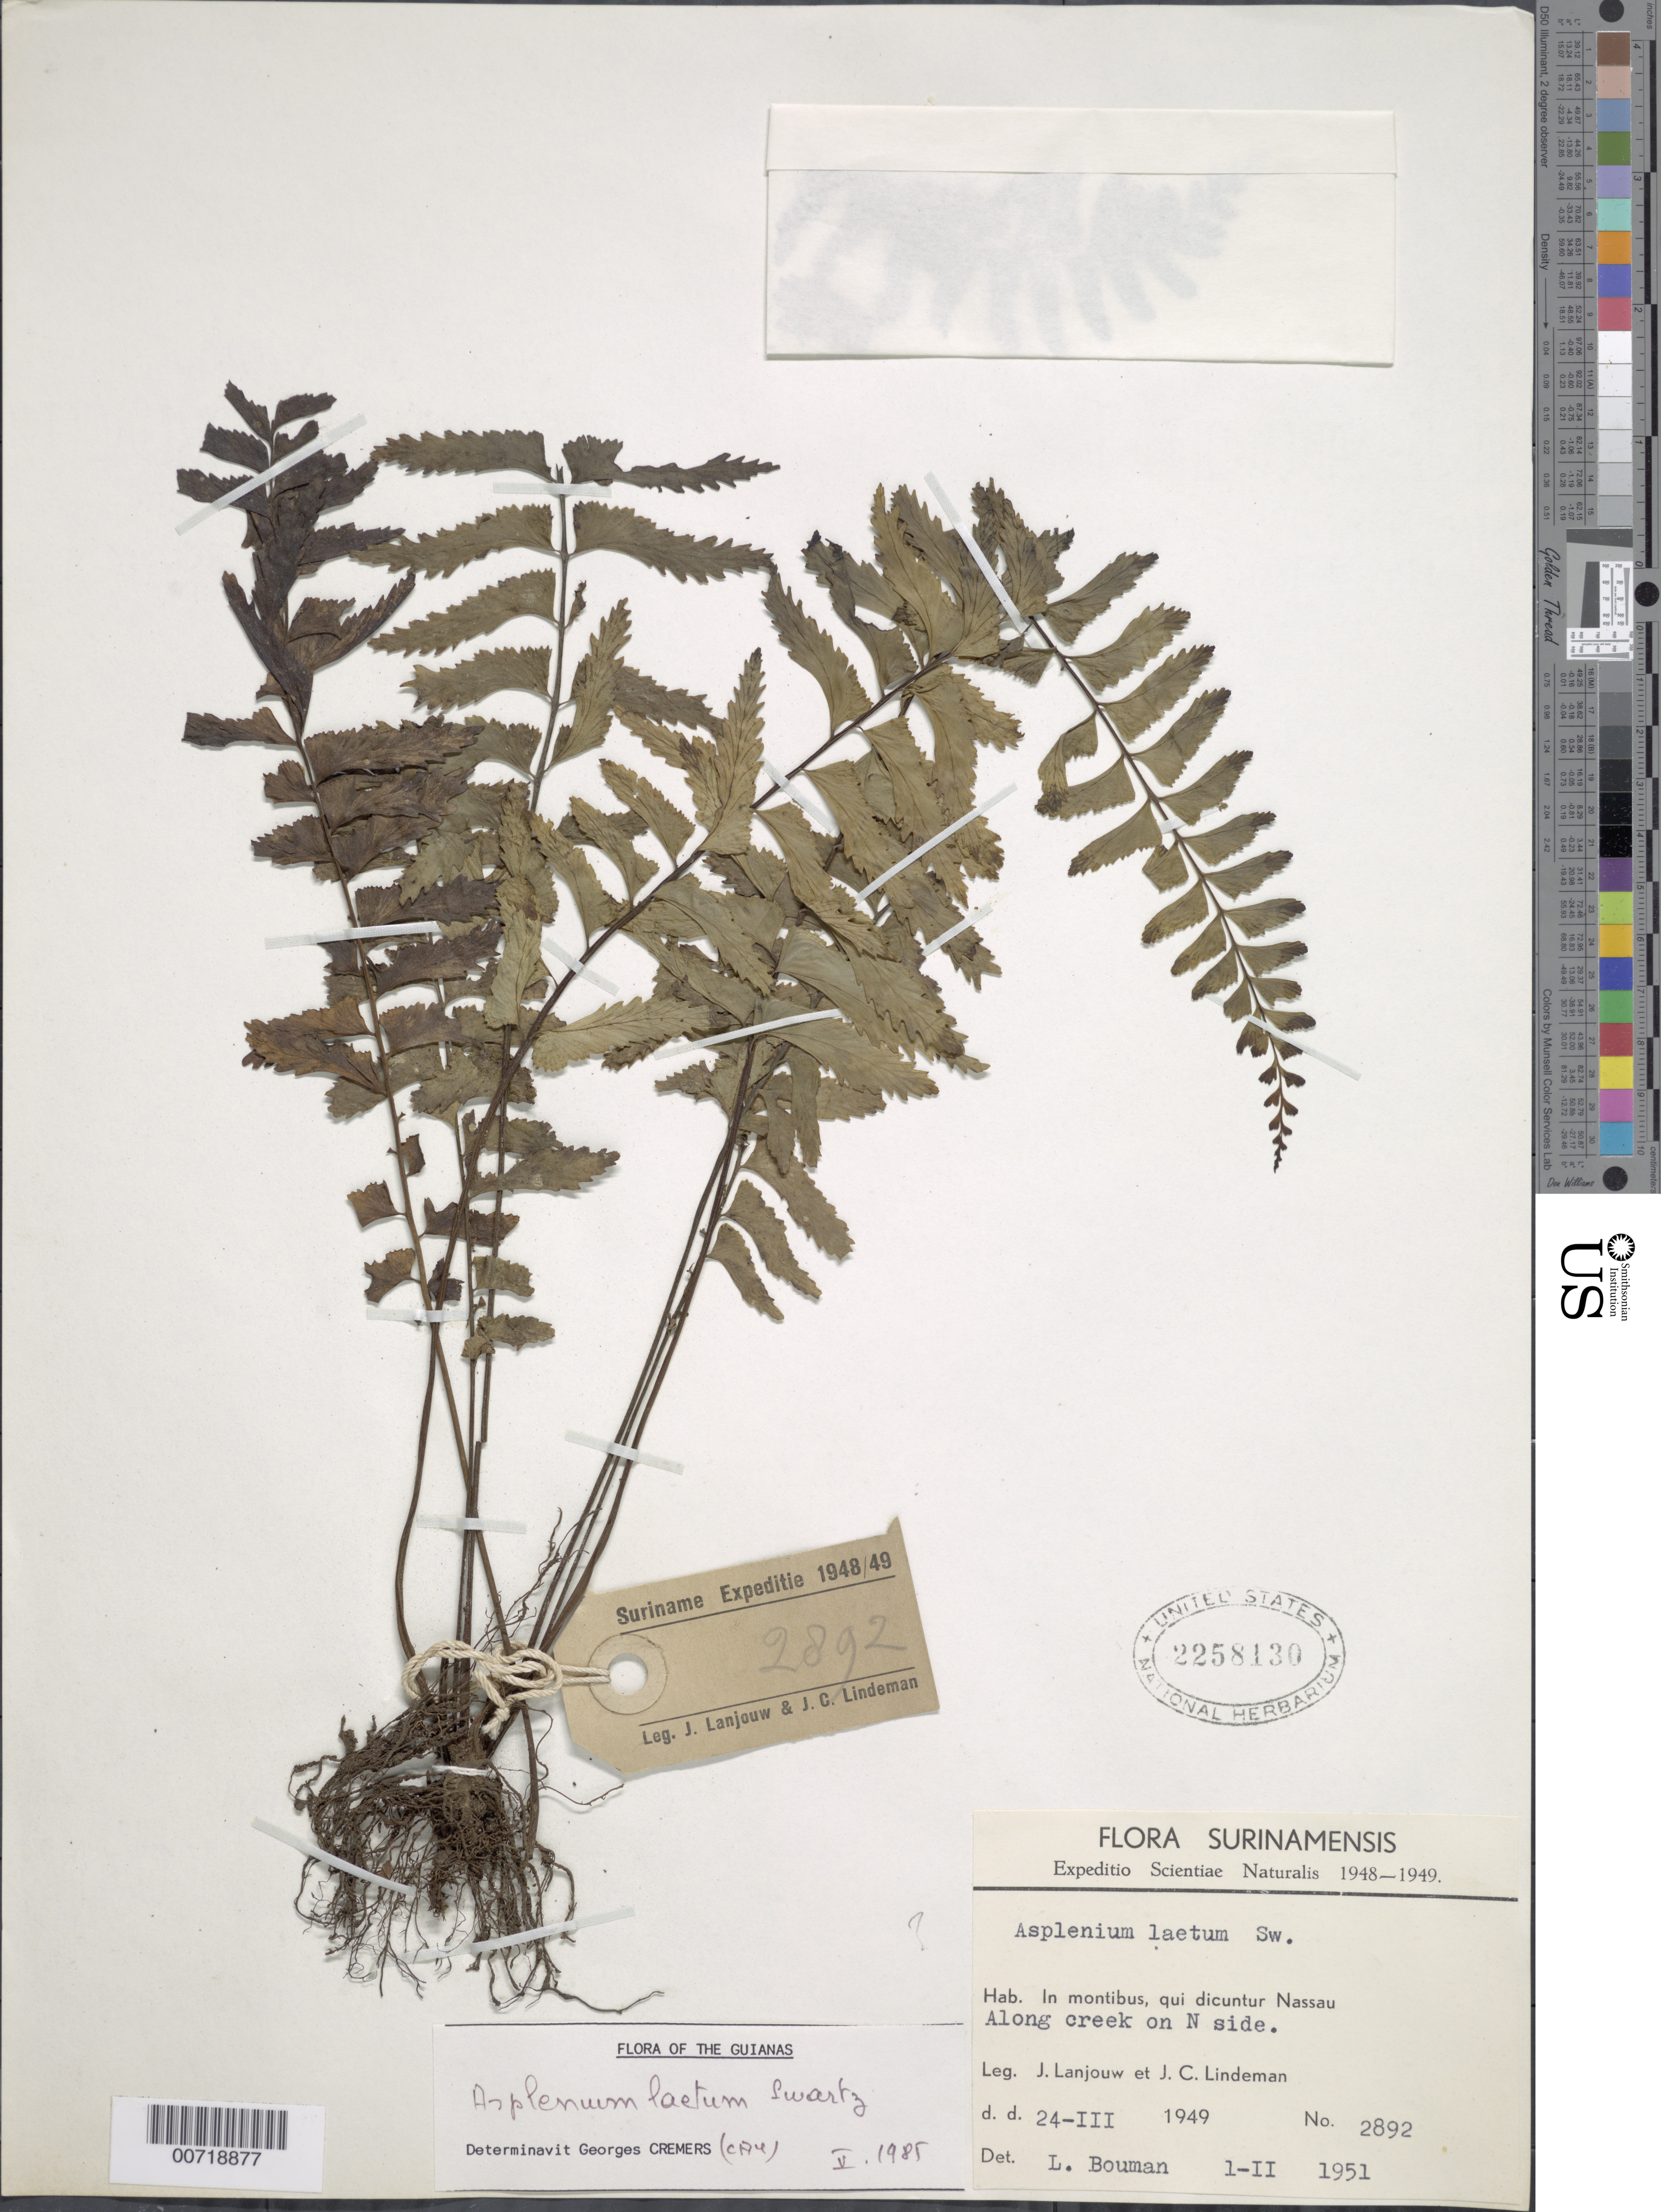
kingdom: Plantae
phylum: Tracheophyta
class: Polypodiopsida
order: Polypodiales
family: Aspleniaceae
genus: Asplenium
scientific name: Asplenium laetum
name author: Sw.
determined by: Cremers, Georges A.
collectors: J. Lanjouw & J. C. Lindeman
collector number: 2892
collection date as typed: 24-Mar-49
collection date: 1949-03-24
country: Suriname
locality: Nassau Mts., N side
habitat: Along creek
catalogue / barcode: US 2258130